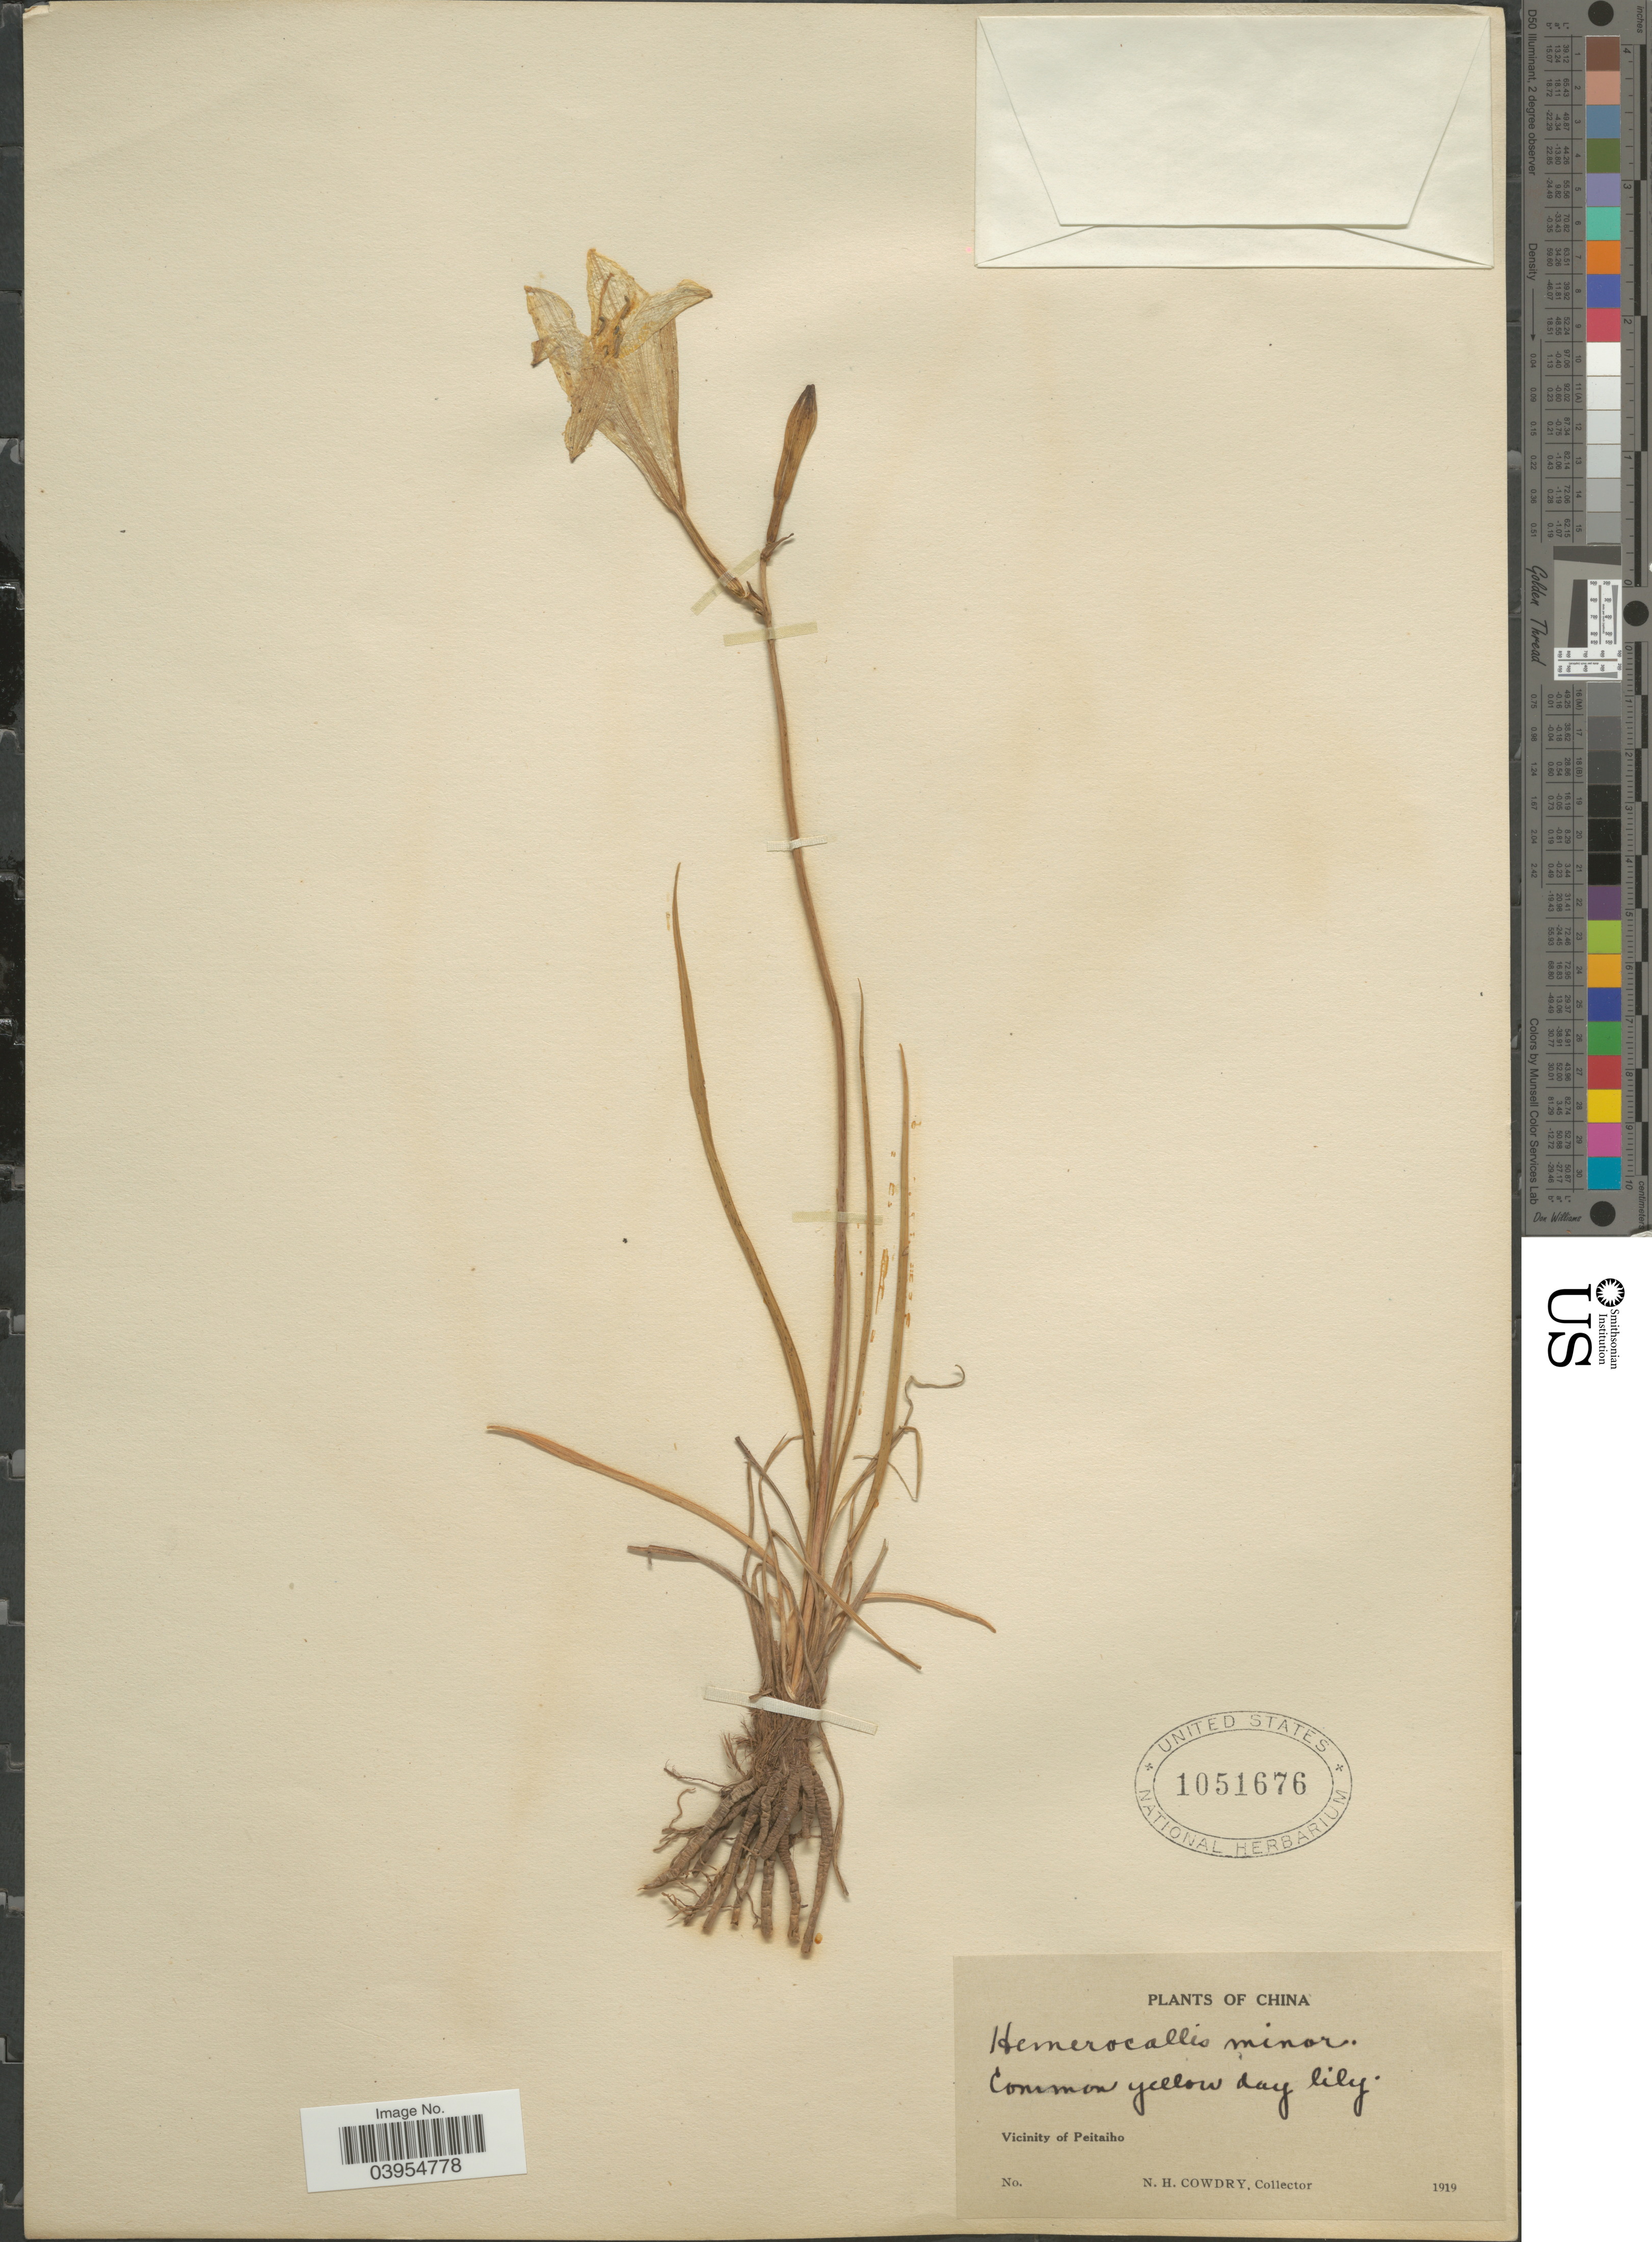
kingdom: Plantae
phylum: Tracheophyta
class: Liliopsida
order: Asparagales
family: Asphodelaceae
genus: Hemerocallis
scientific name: Hemerocallis minor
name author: Mill.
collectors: N. H. Cowdry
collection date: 1919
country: China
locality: Vicinity of Peitaiho.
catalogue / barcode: US 1051676